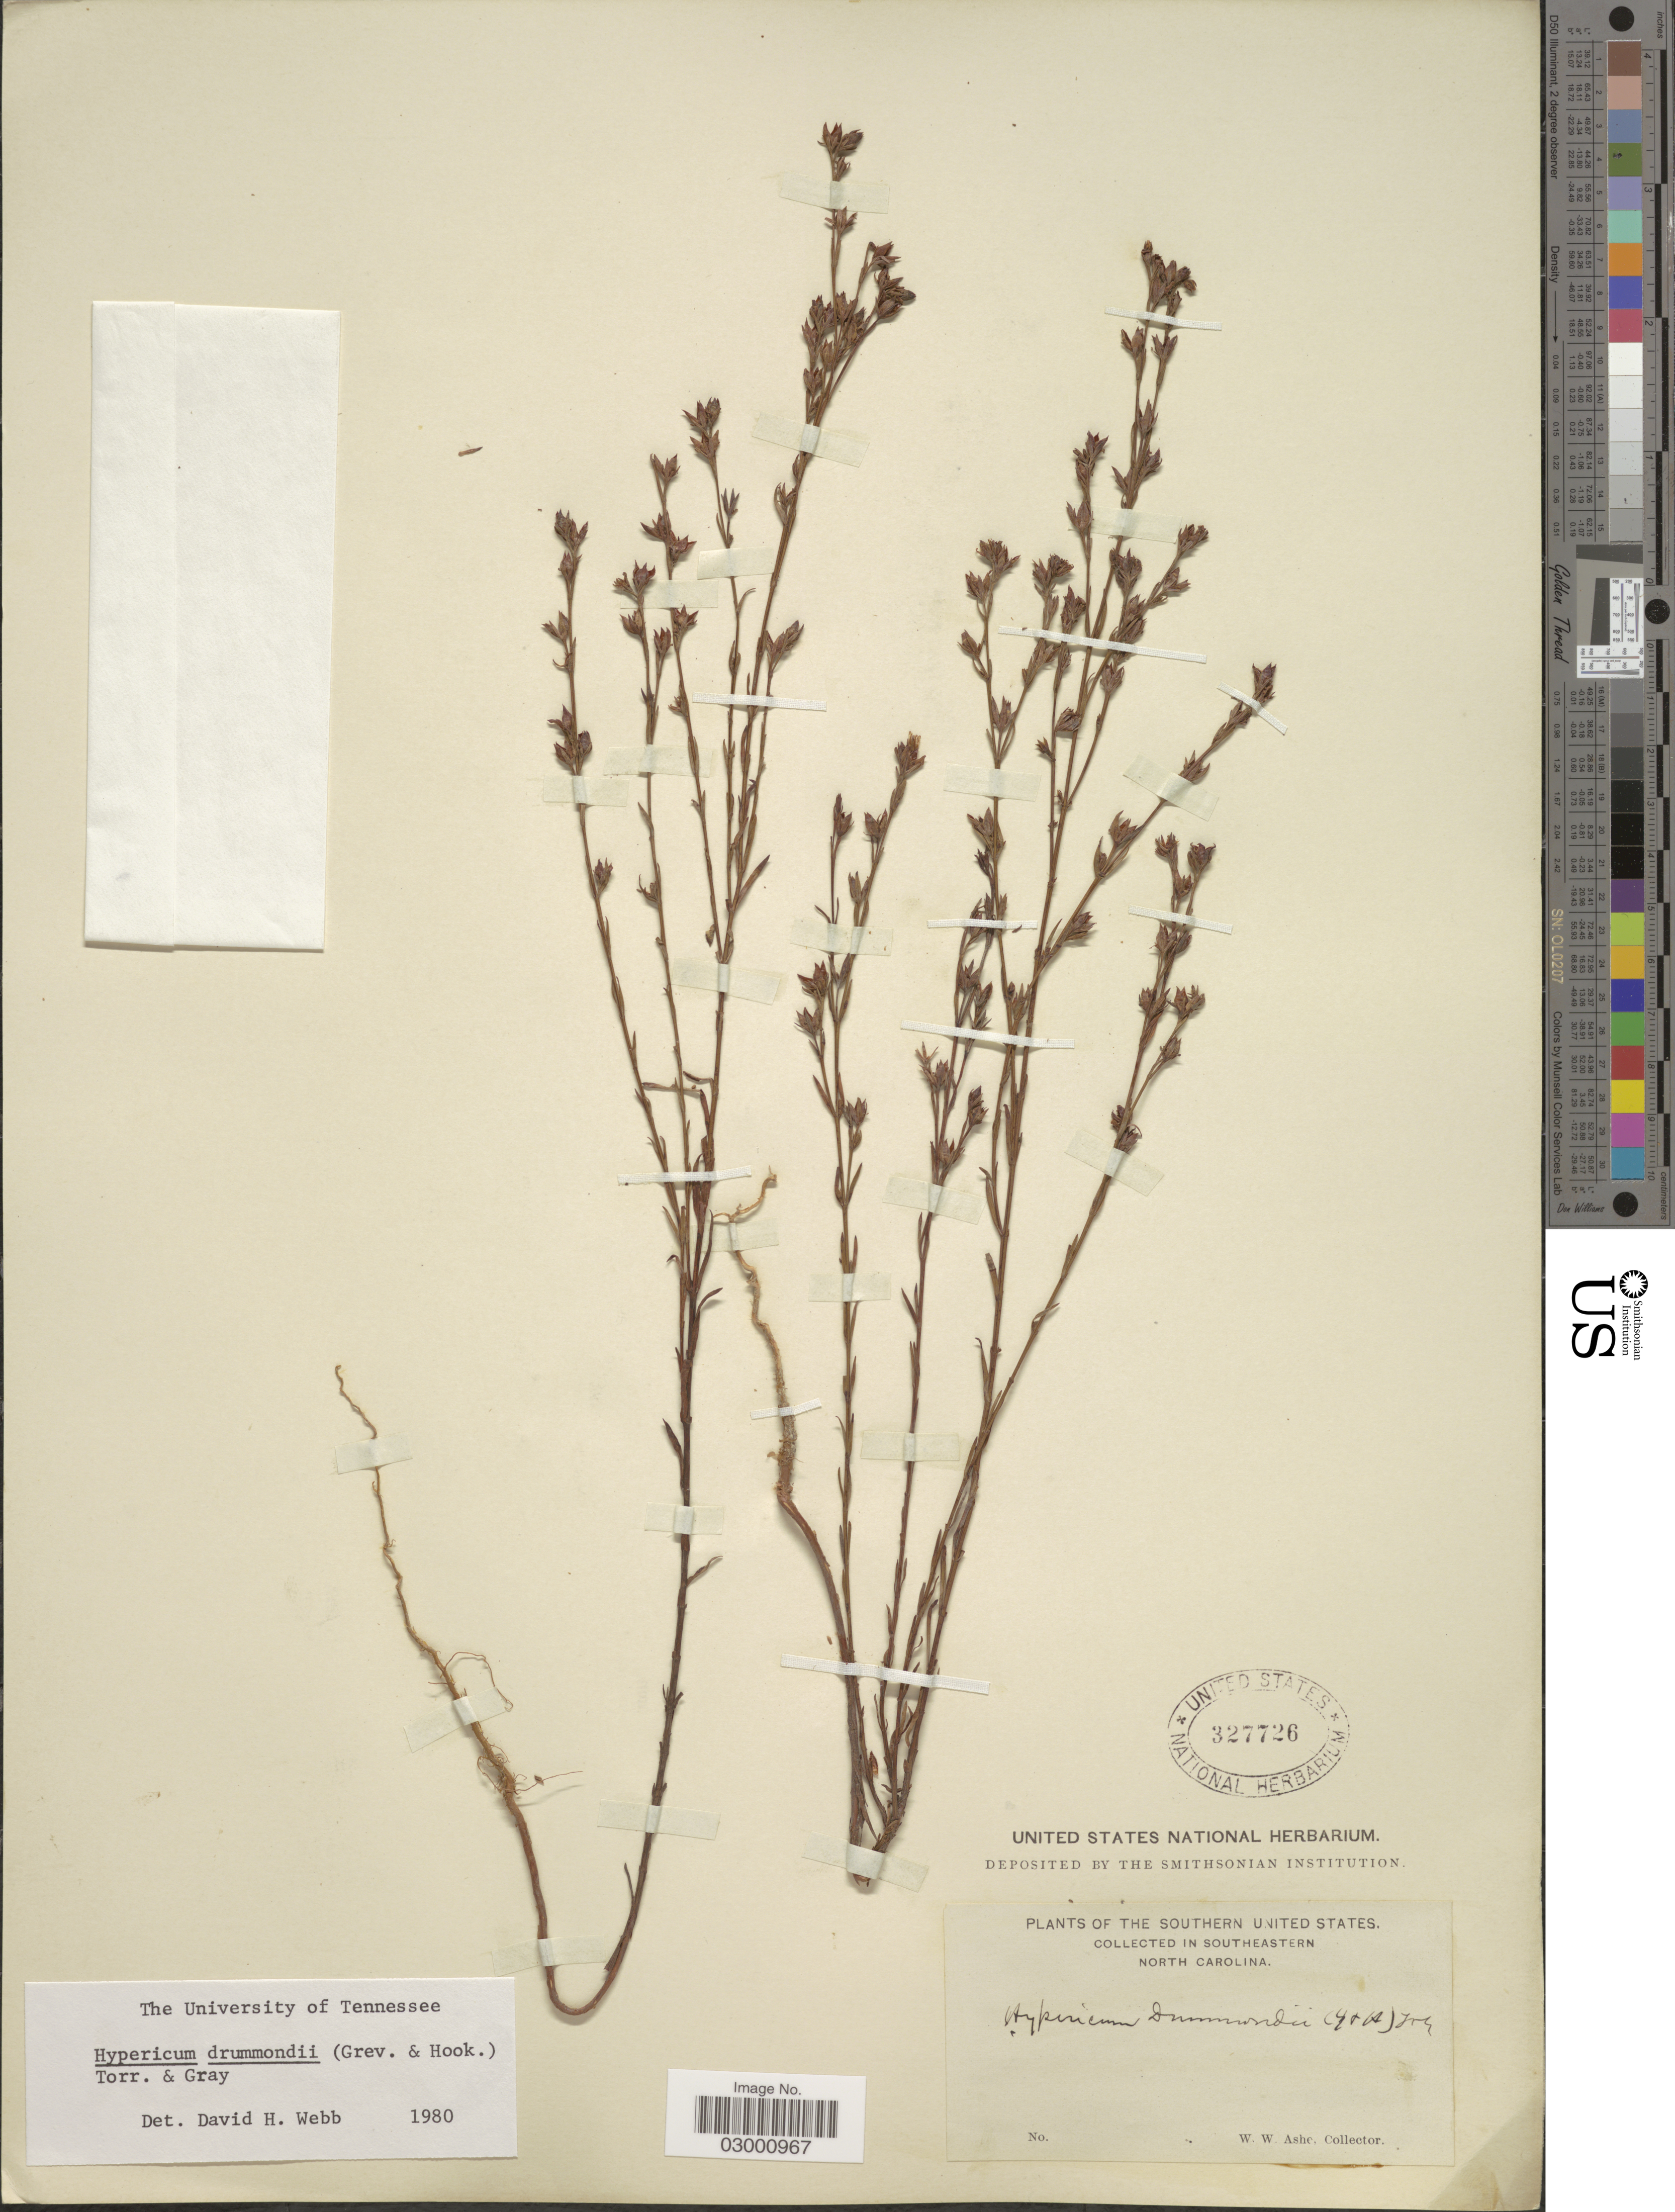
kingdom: Plantae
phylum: Tracheophyta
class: Magnoliopsida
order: Malpighiales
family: Hypericaceae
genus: Hypericum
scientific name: Hypericum drummondii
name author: (Grev. & Hook.) Torr. & A. Gray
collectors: W. W. Ashe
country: United States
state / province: North Carolina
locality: Southern United States. In southeastern North Carolina.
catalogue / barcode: US 327726